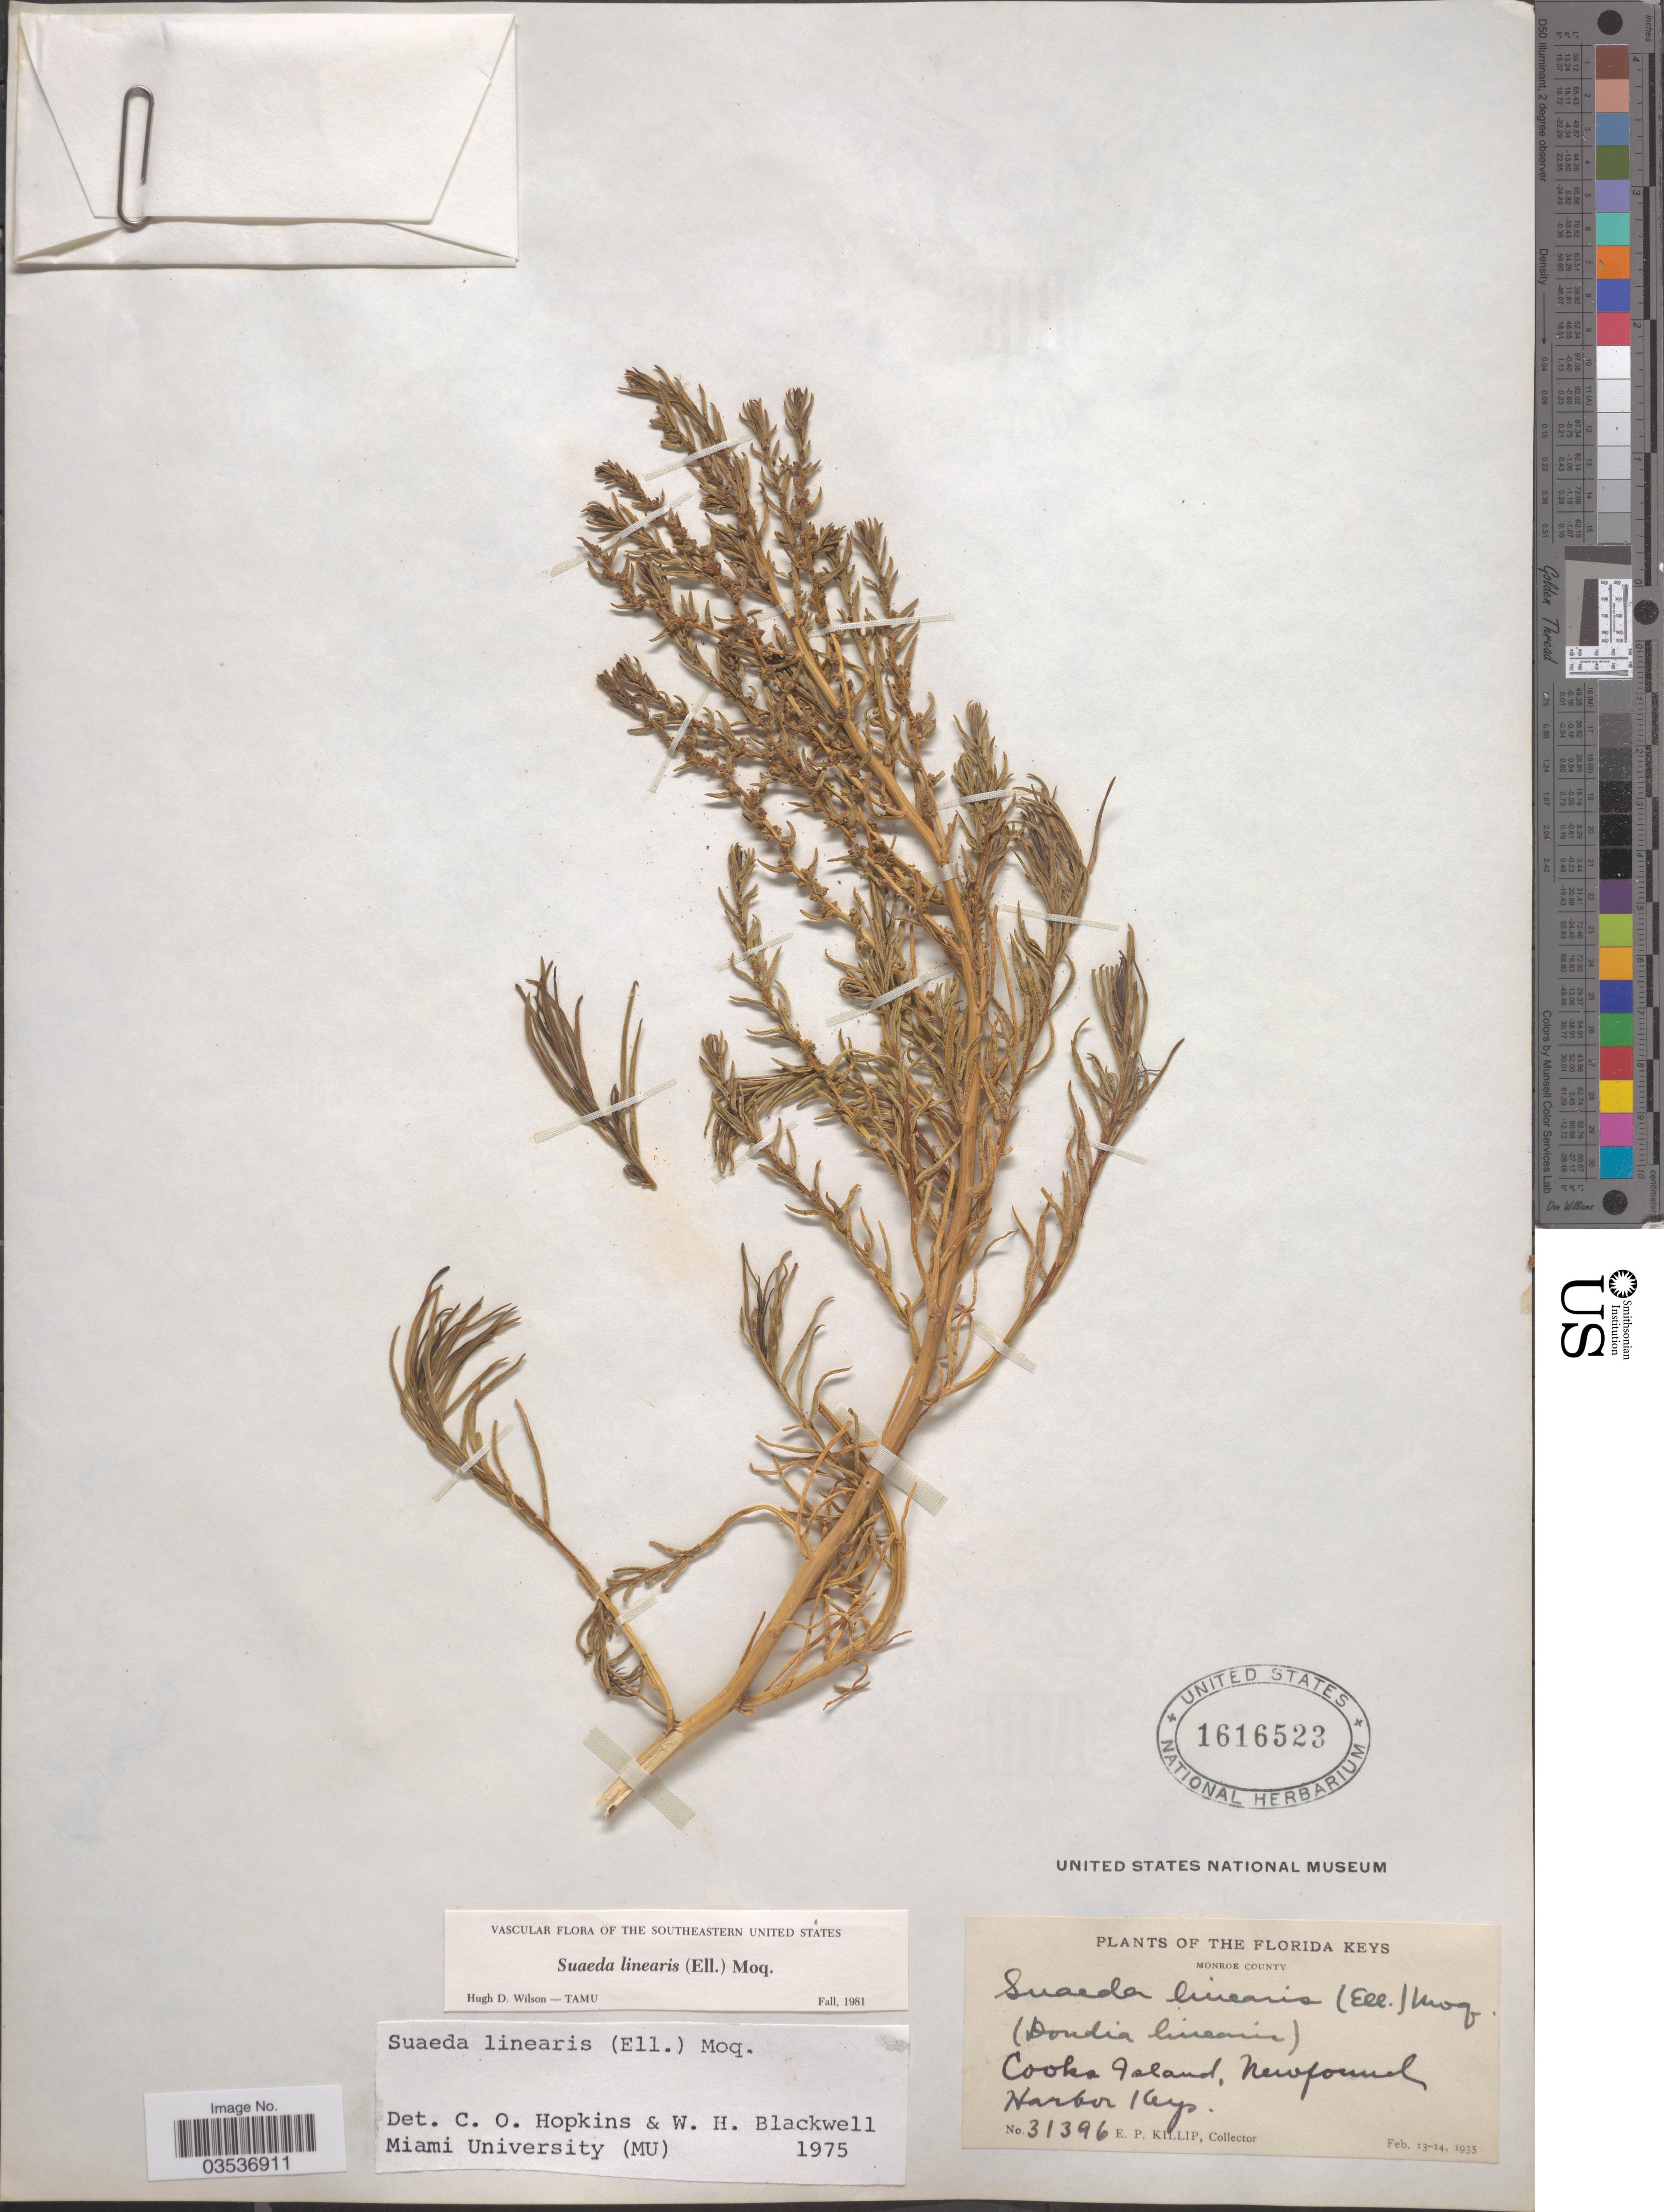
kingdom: Plantae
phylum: Tracheophyta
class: Magnoliopsida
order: Caryophyllales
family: Amaranthaceae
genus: Dondia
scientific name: Dondia linearis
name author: (Elliott) A. Heller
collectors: E. P. Killip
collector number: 31396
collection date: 1935-02-13/1935-02-14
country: United States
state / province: Florida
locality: Florida Keys. Monroe County. Cooks Island, Newfound Harbor Keys.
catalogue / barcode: US 1616523